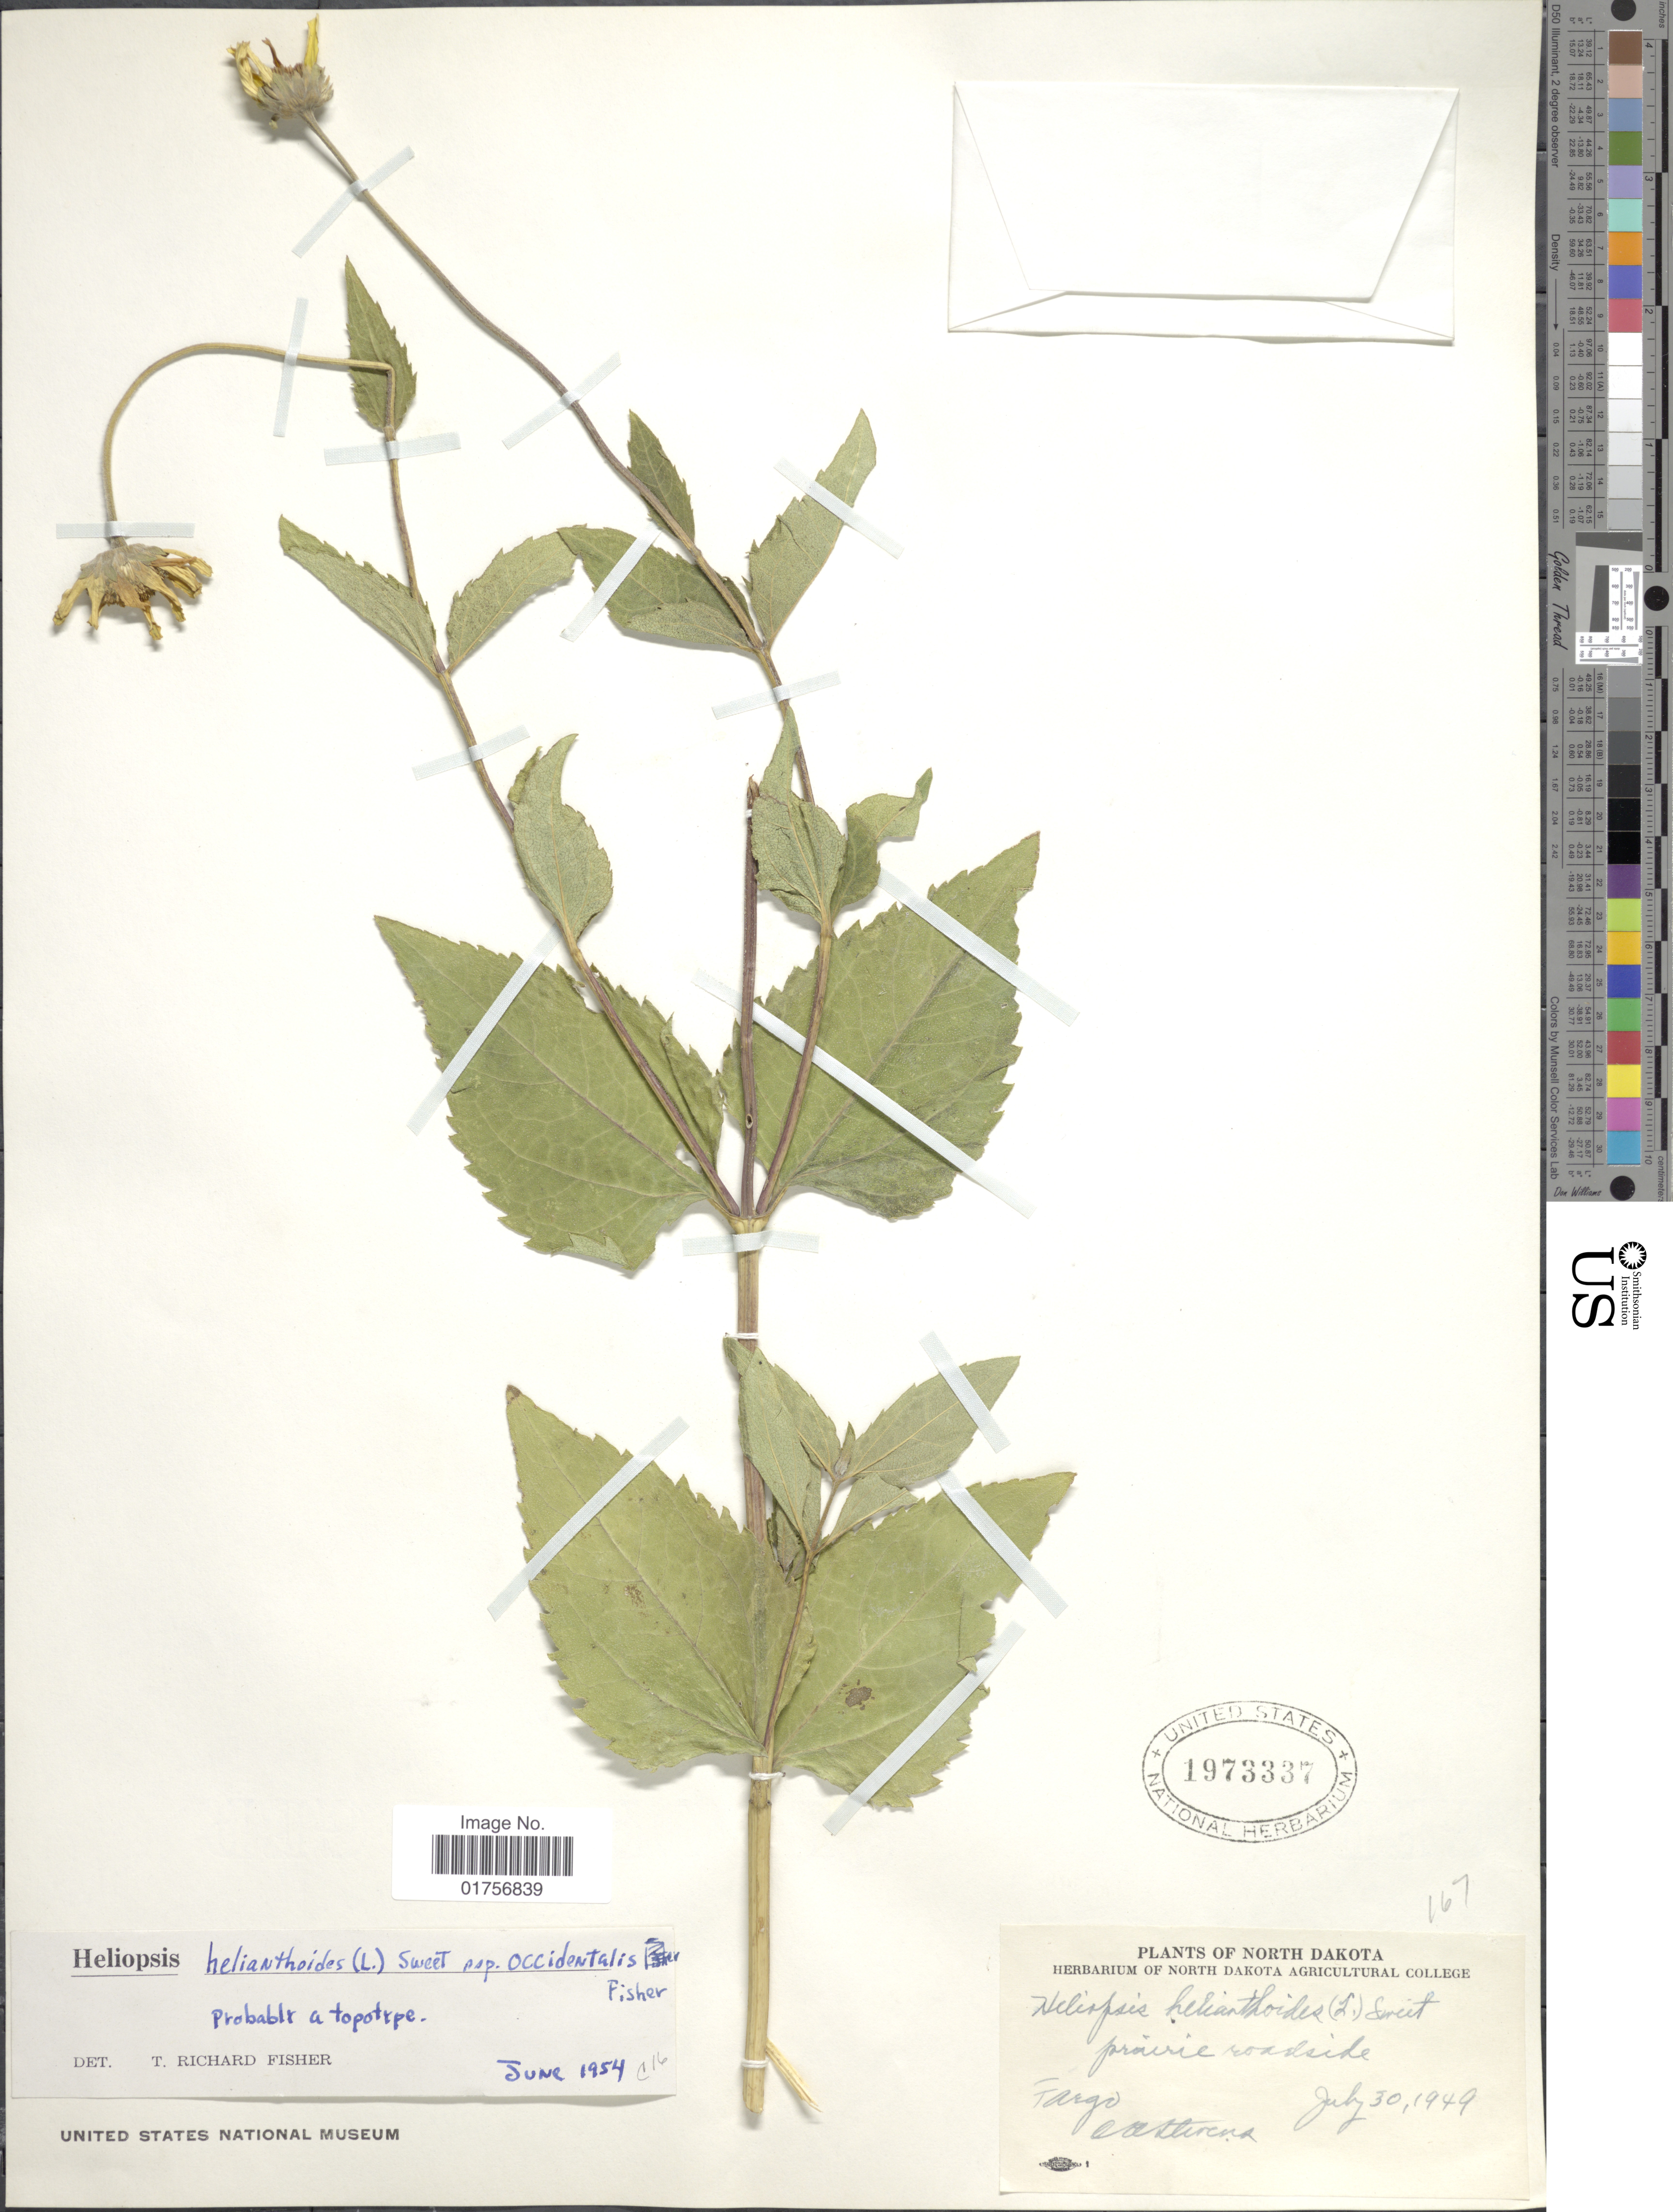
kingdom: Plantae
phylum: Tracheophyta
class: Magnoliopsida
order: Asterales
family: Asteraceae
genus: Heliopsis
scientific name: Heliopsis helianthoides subsp. occidentalis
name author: T.R. Fisher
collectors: E. Stevens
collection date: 1949-07-30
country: United States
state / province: North Dakota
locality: Fargo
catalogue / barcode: US 1973337